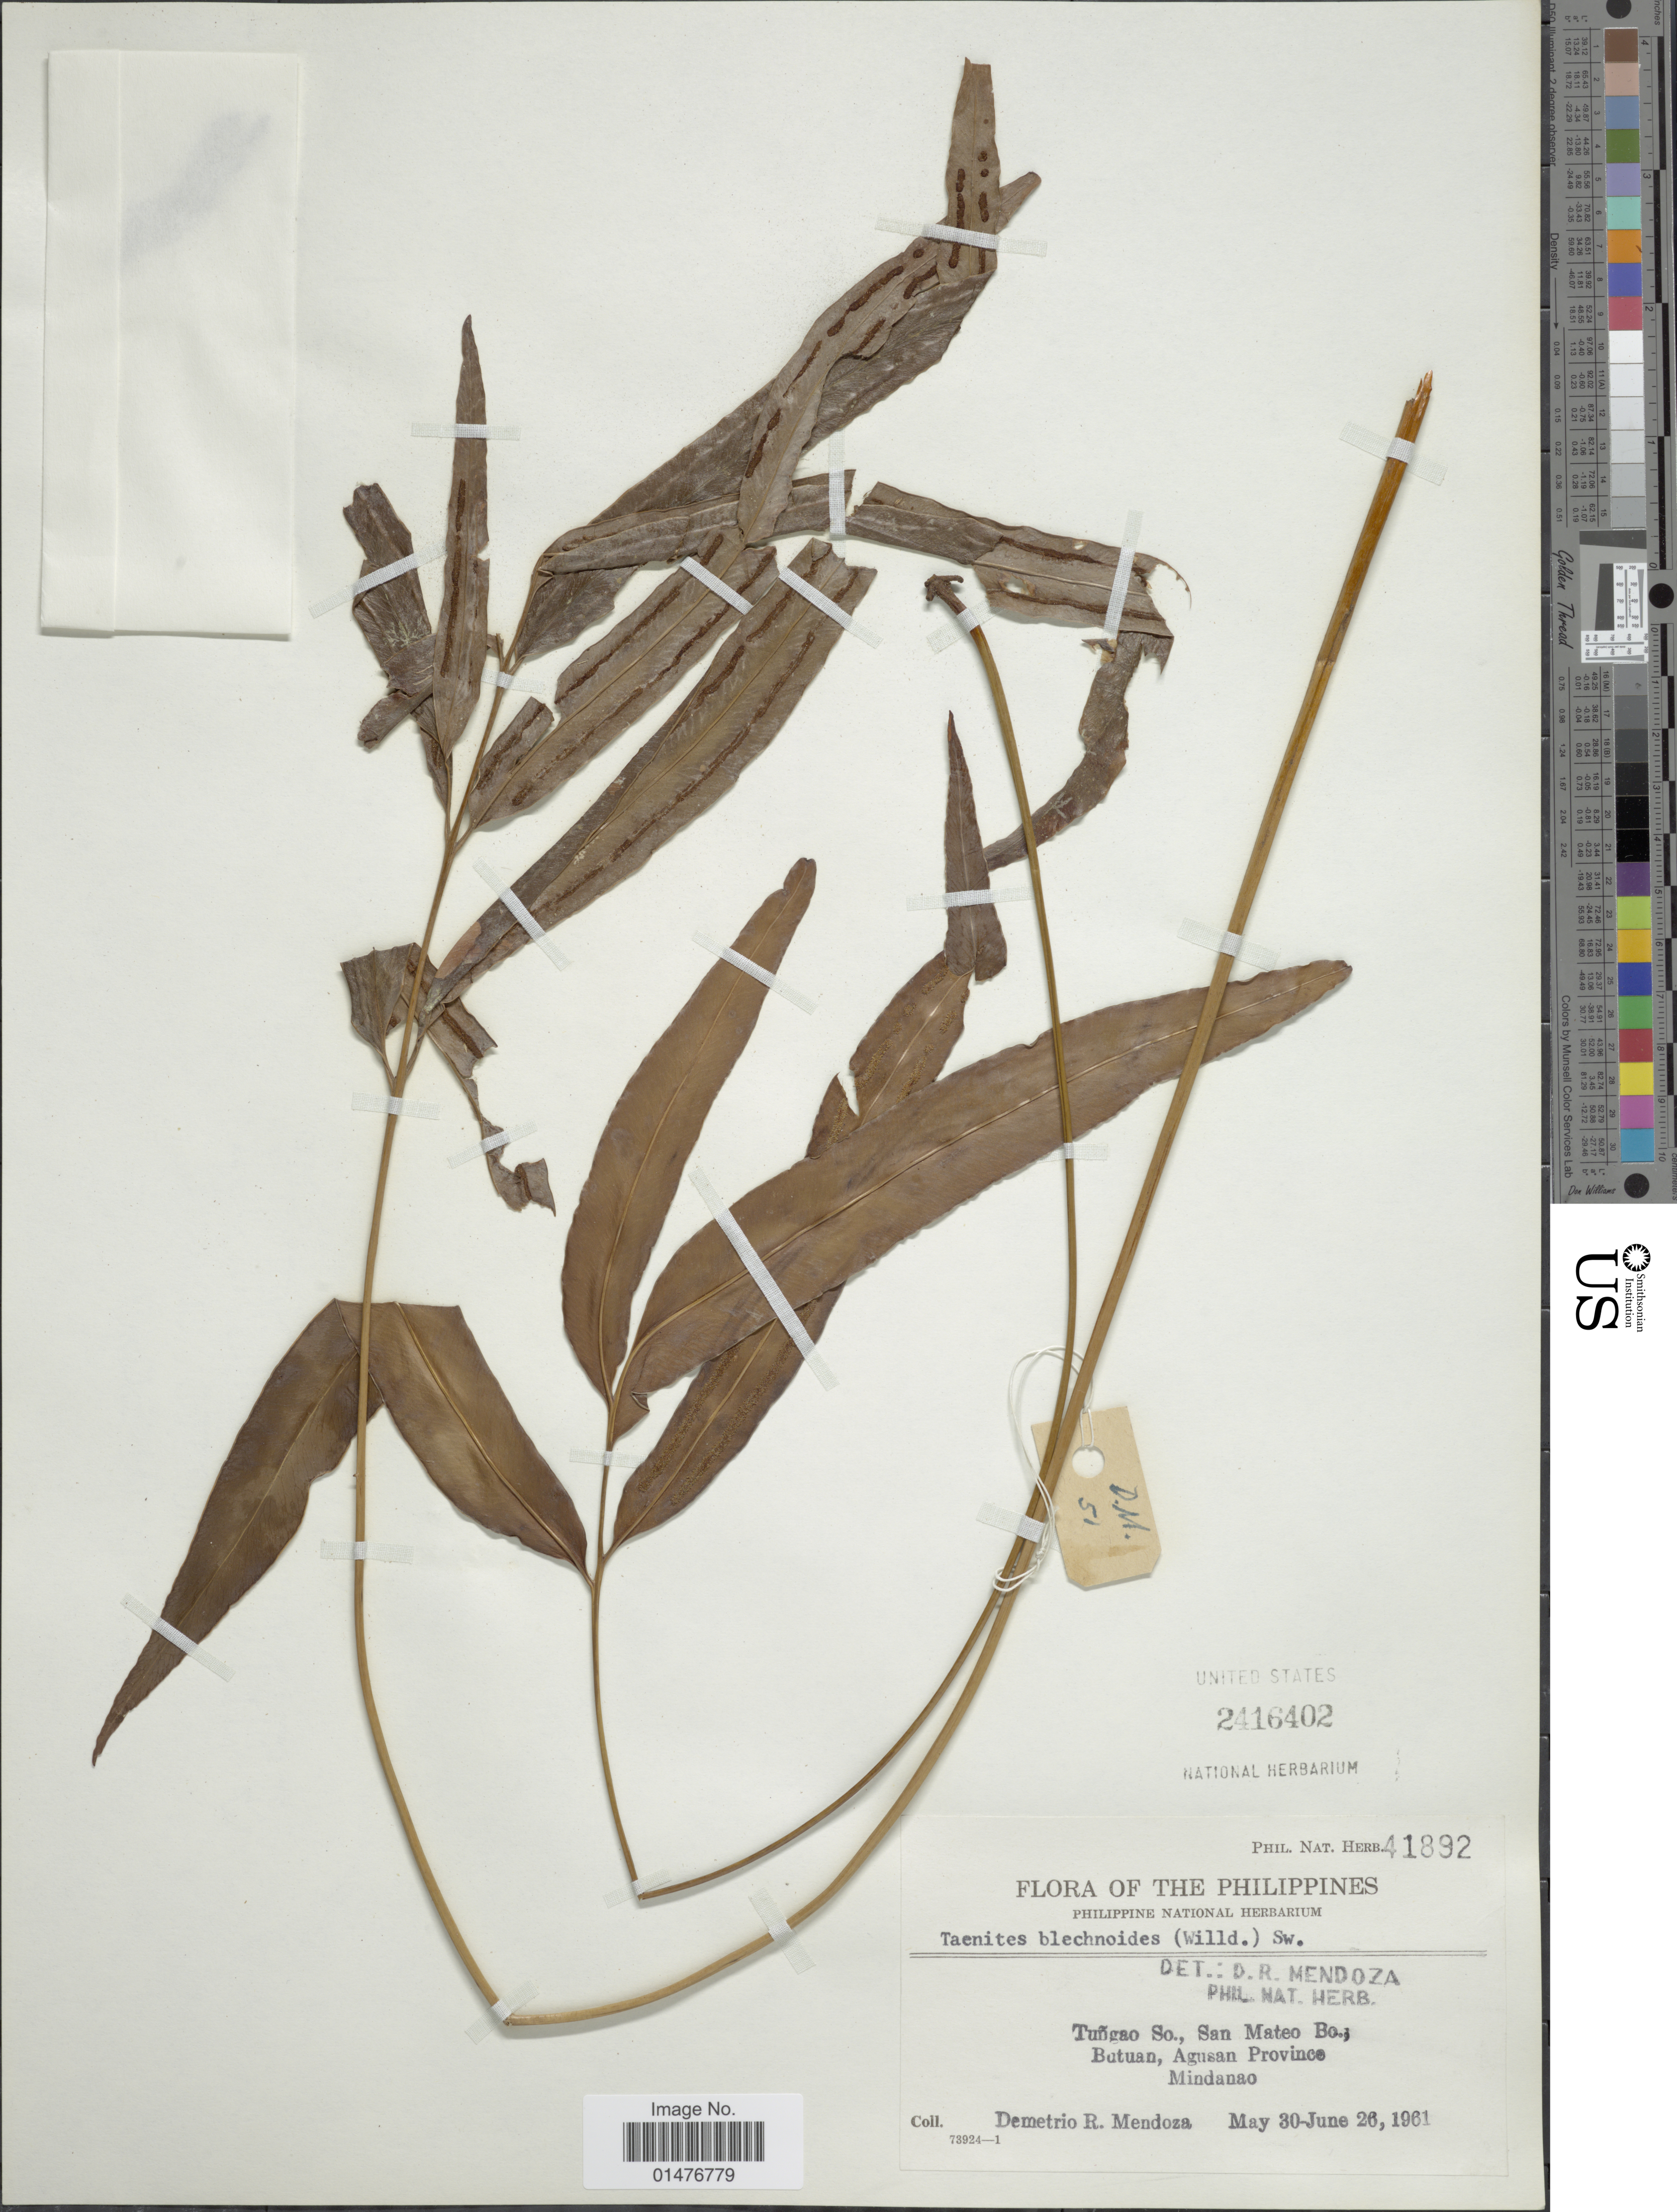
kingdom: Plantae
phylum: Tracheophyta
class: Polypodiopsida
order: Polypodiales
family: Pteridaceae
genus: Taenitis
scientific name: Taenitis blechnoides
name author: (Willd.) Sw.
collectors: D. Mendoza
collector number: Phil Nat. Herb.41892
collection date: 1961-05-30/1961-06-26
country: Philippines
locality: Tungao So., San Mateo bo., Butuan, Agusan Province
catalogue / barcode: US 2416402